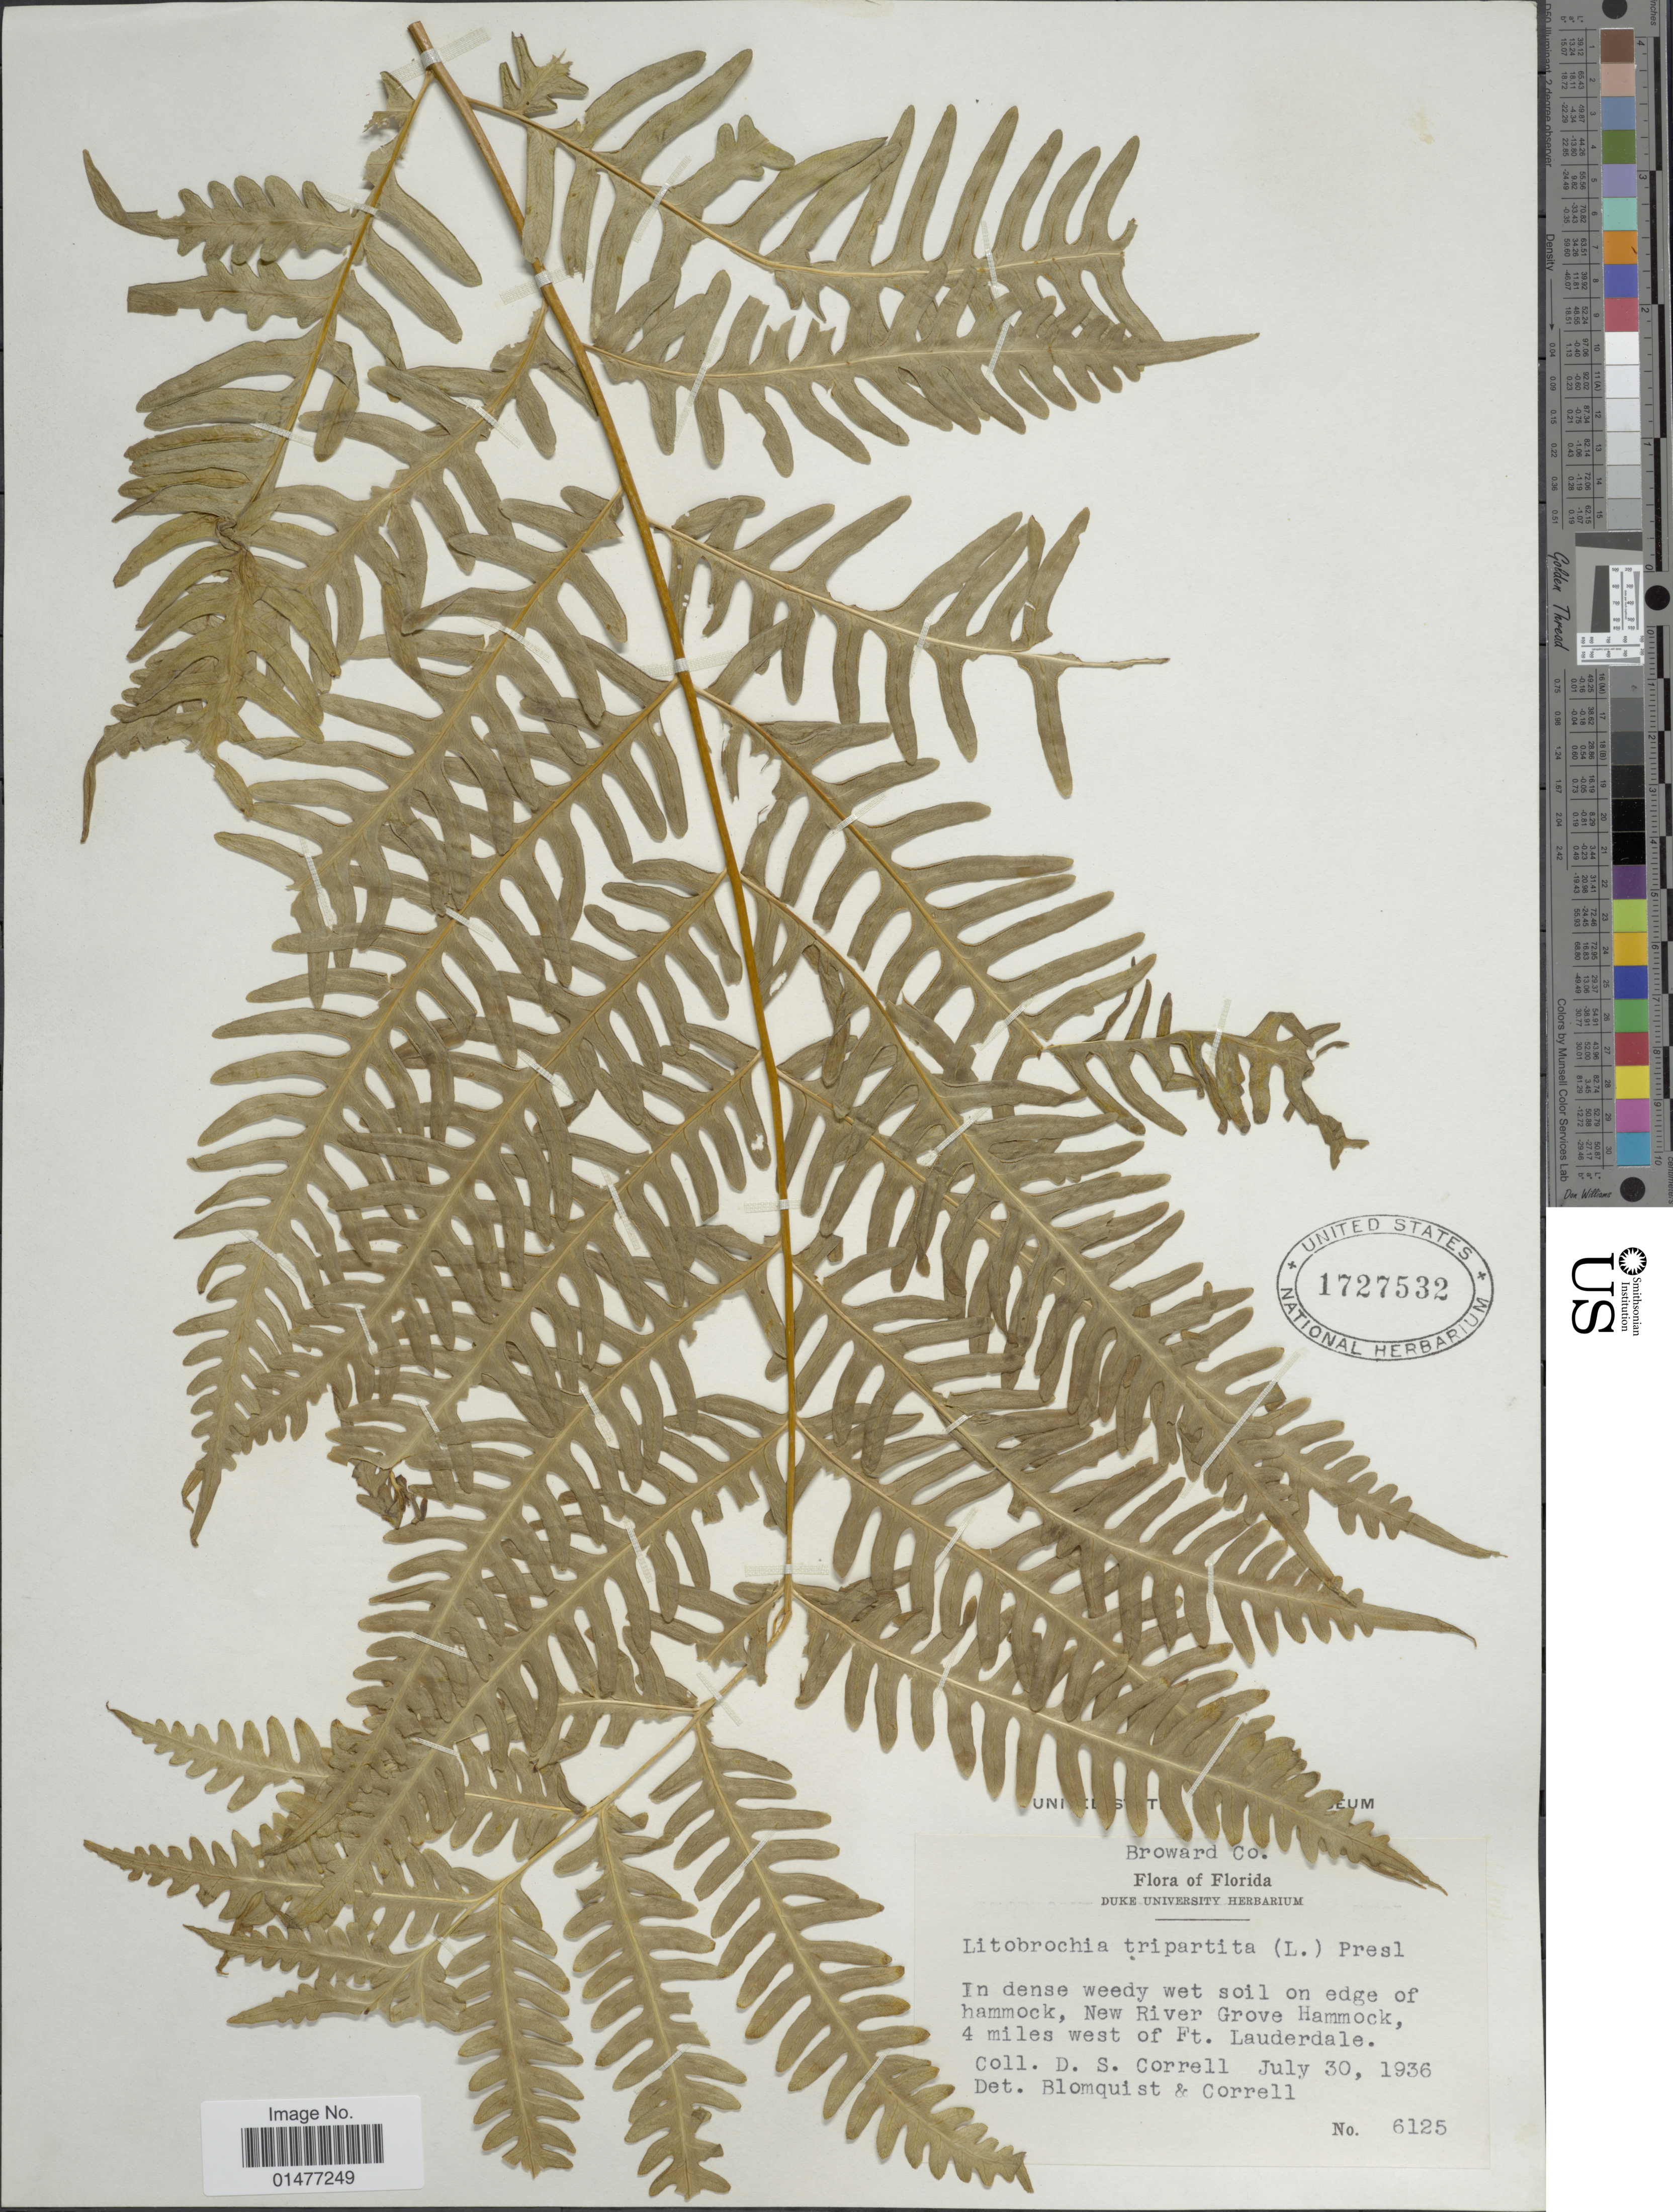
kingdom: Plantae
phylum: Tracheophyta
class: Polypodiopsida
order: Polypodiales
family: Pteridaceae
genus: Pteris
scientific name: Pteris tripartita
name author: Sw.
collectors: D. S. Correll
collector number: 6125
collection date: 1936-07-30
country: United States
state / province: Florida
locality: Flora of Florida, In dense weedy wet soil on edge of hammock, New River Grove Hammock, 4 miles west of Ft. Lauderdale.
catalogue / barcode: US 1727532